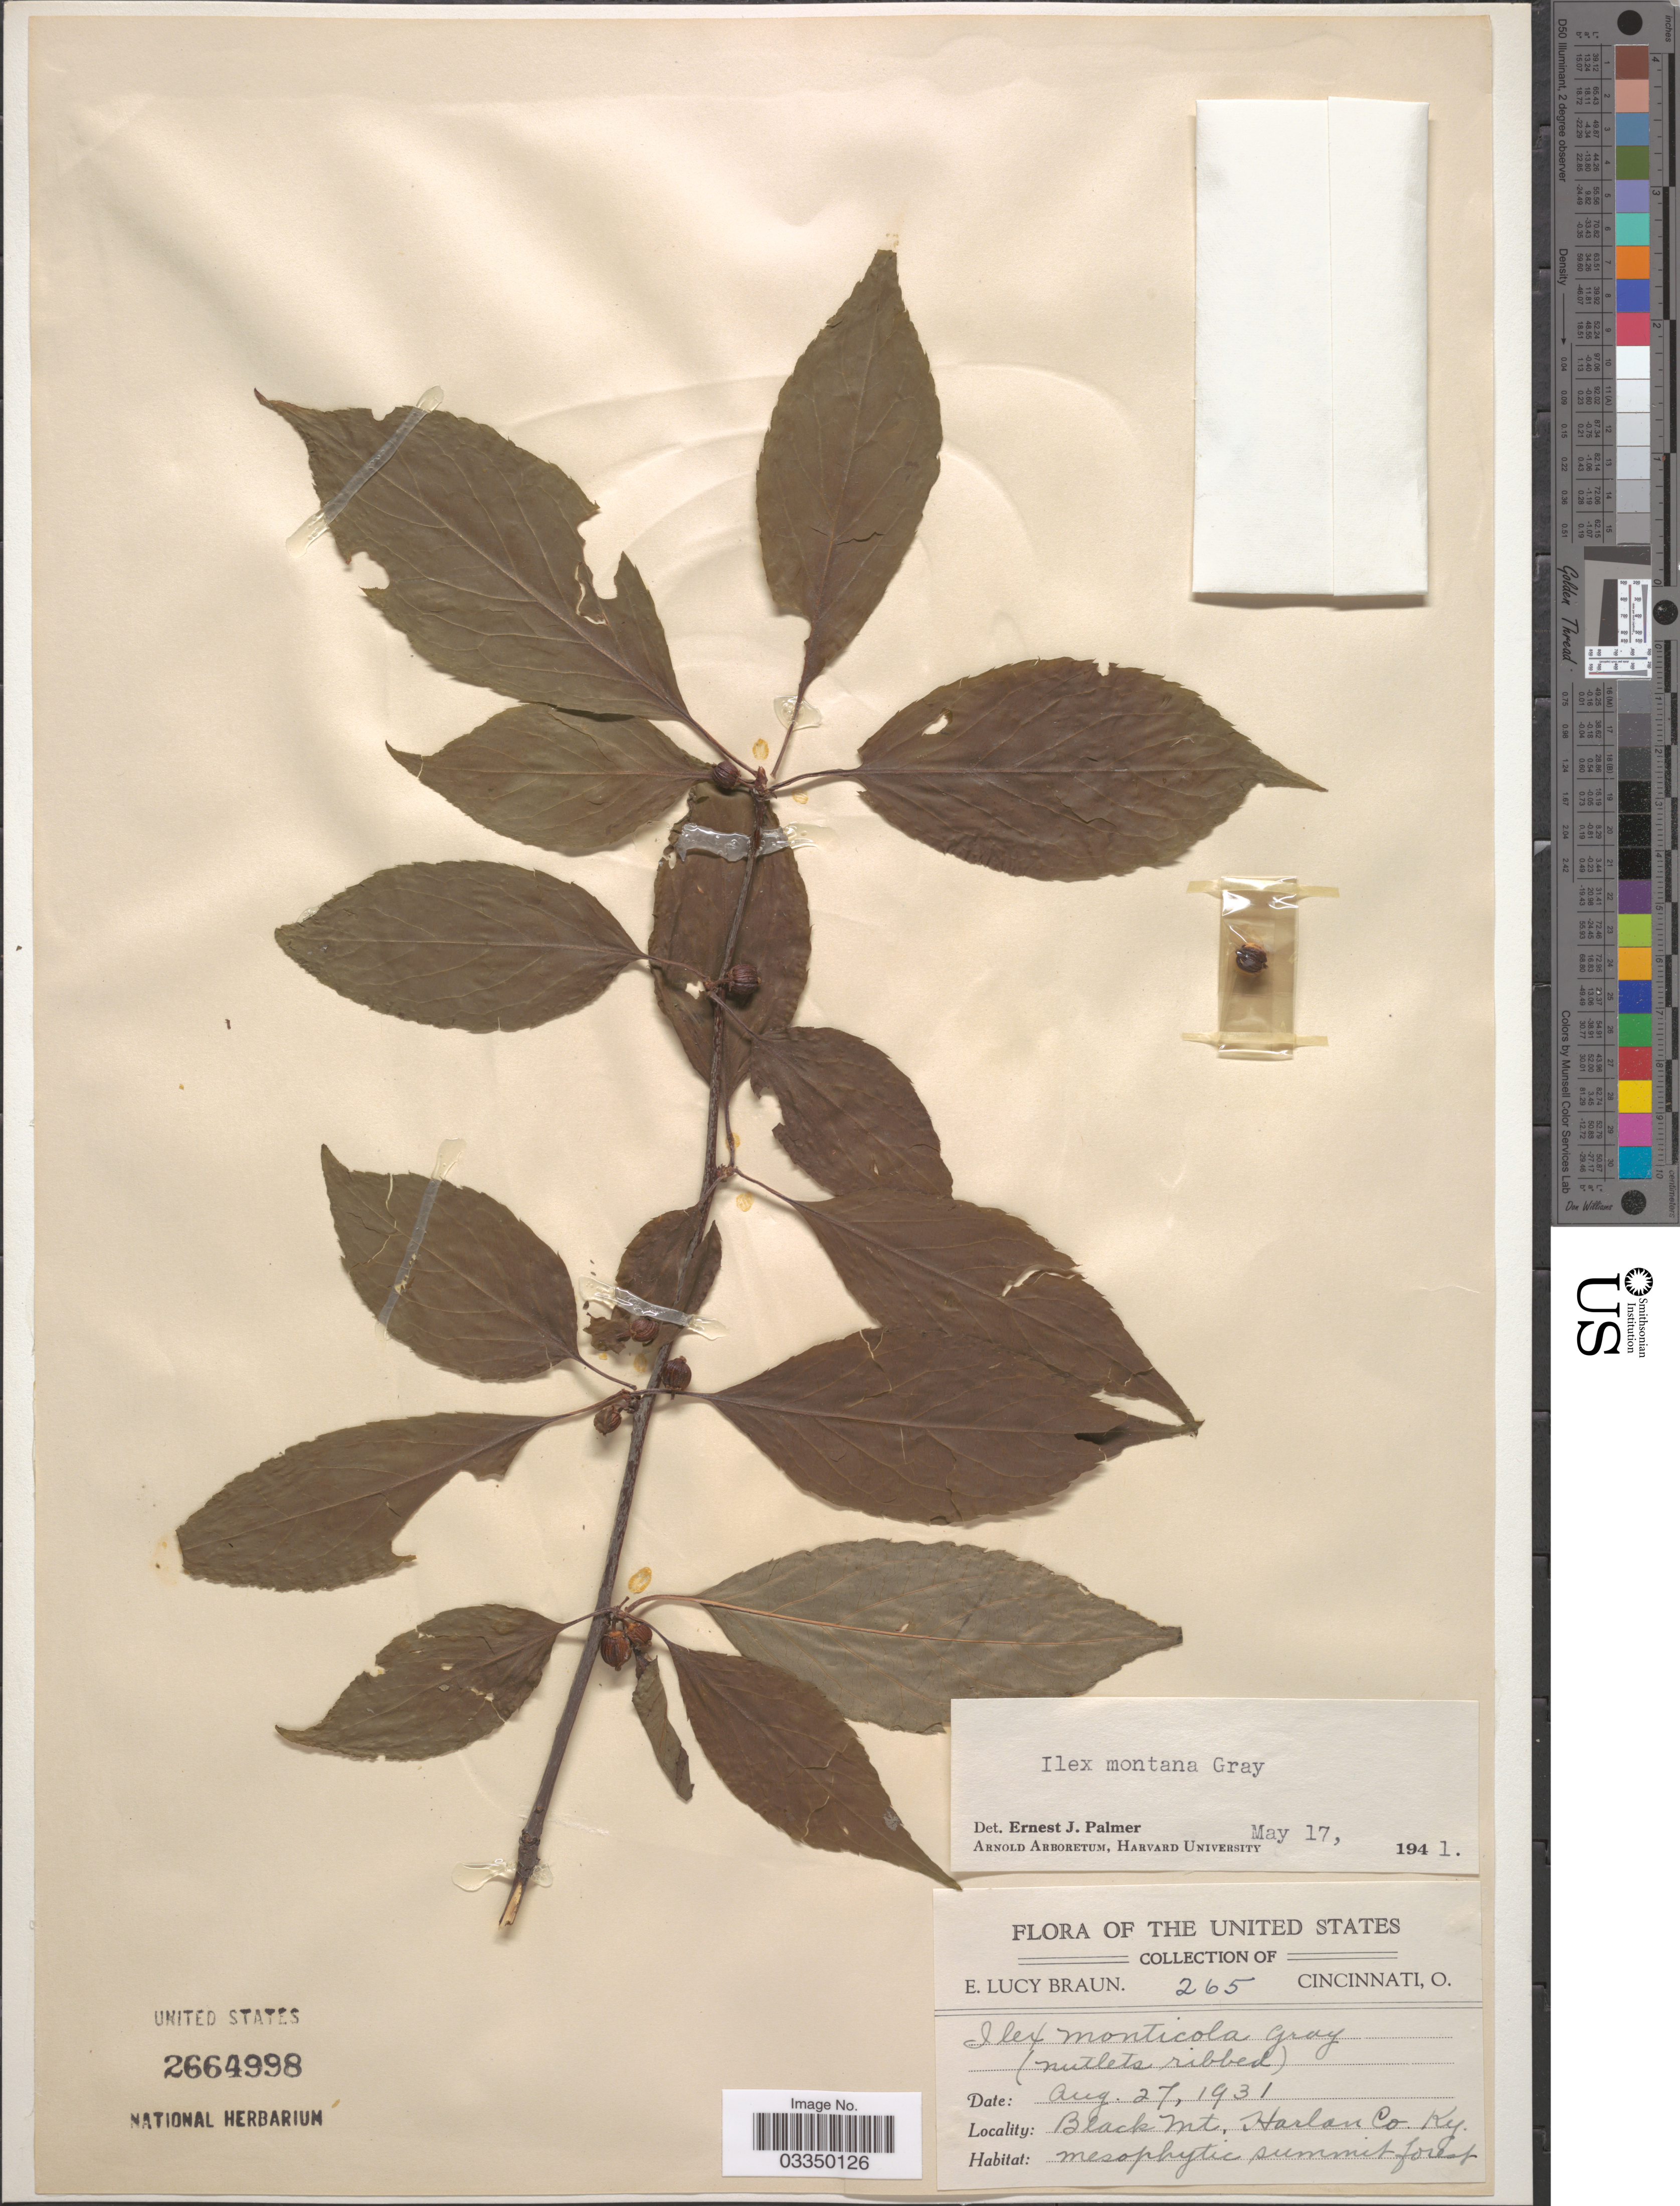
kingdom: Plantae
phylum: Tracheophyta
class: Magnoliopsida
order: Aquifoliales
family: Aquifoliaceae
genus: Ilex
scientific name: Ilex montana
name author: Torr. & A. Gray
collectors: E. L. Braun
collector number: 265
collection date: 1931-08-27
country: United States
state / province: Kentucky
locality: Black Mt. Harlan Co.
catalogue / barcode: US 2664998